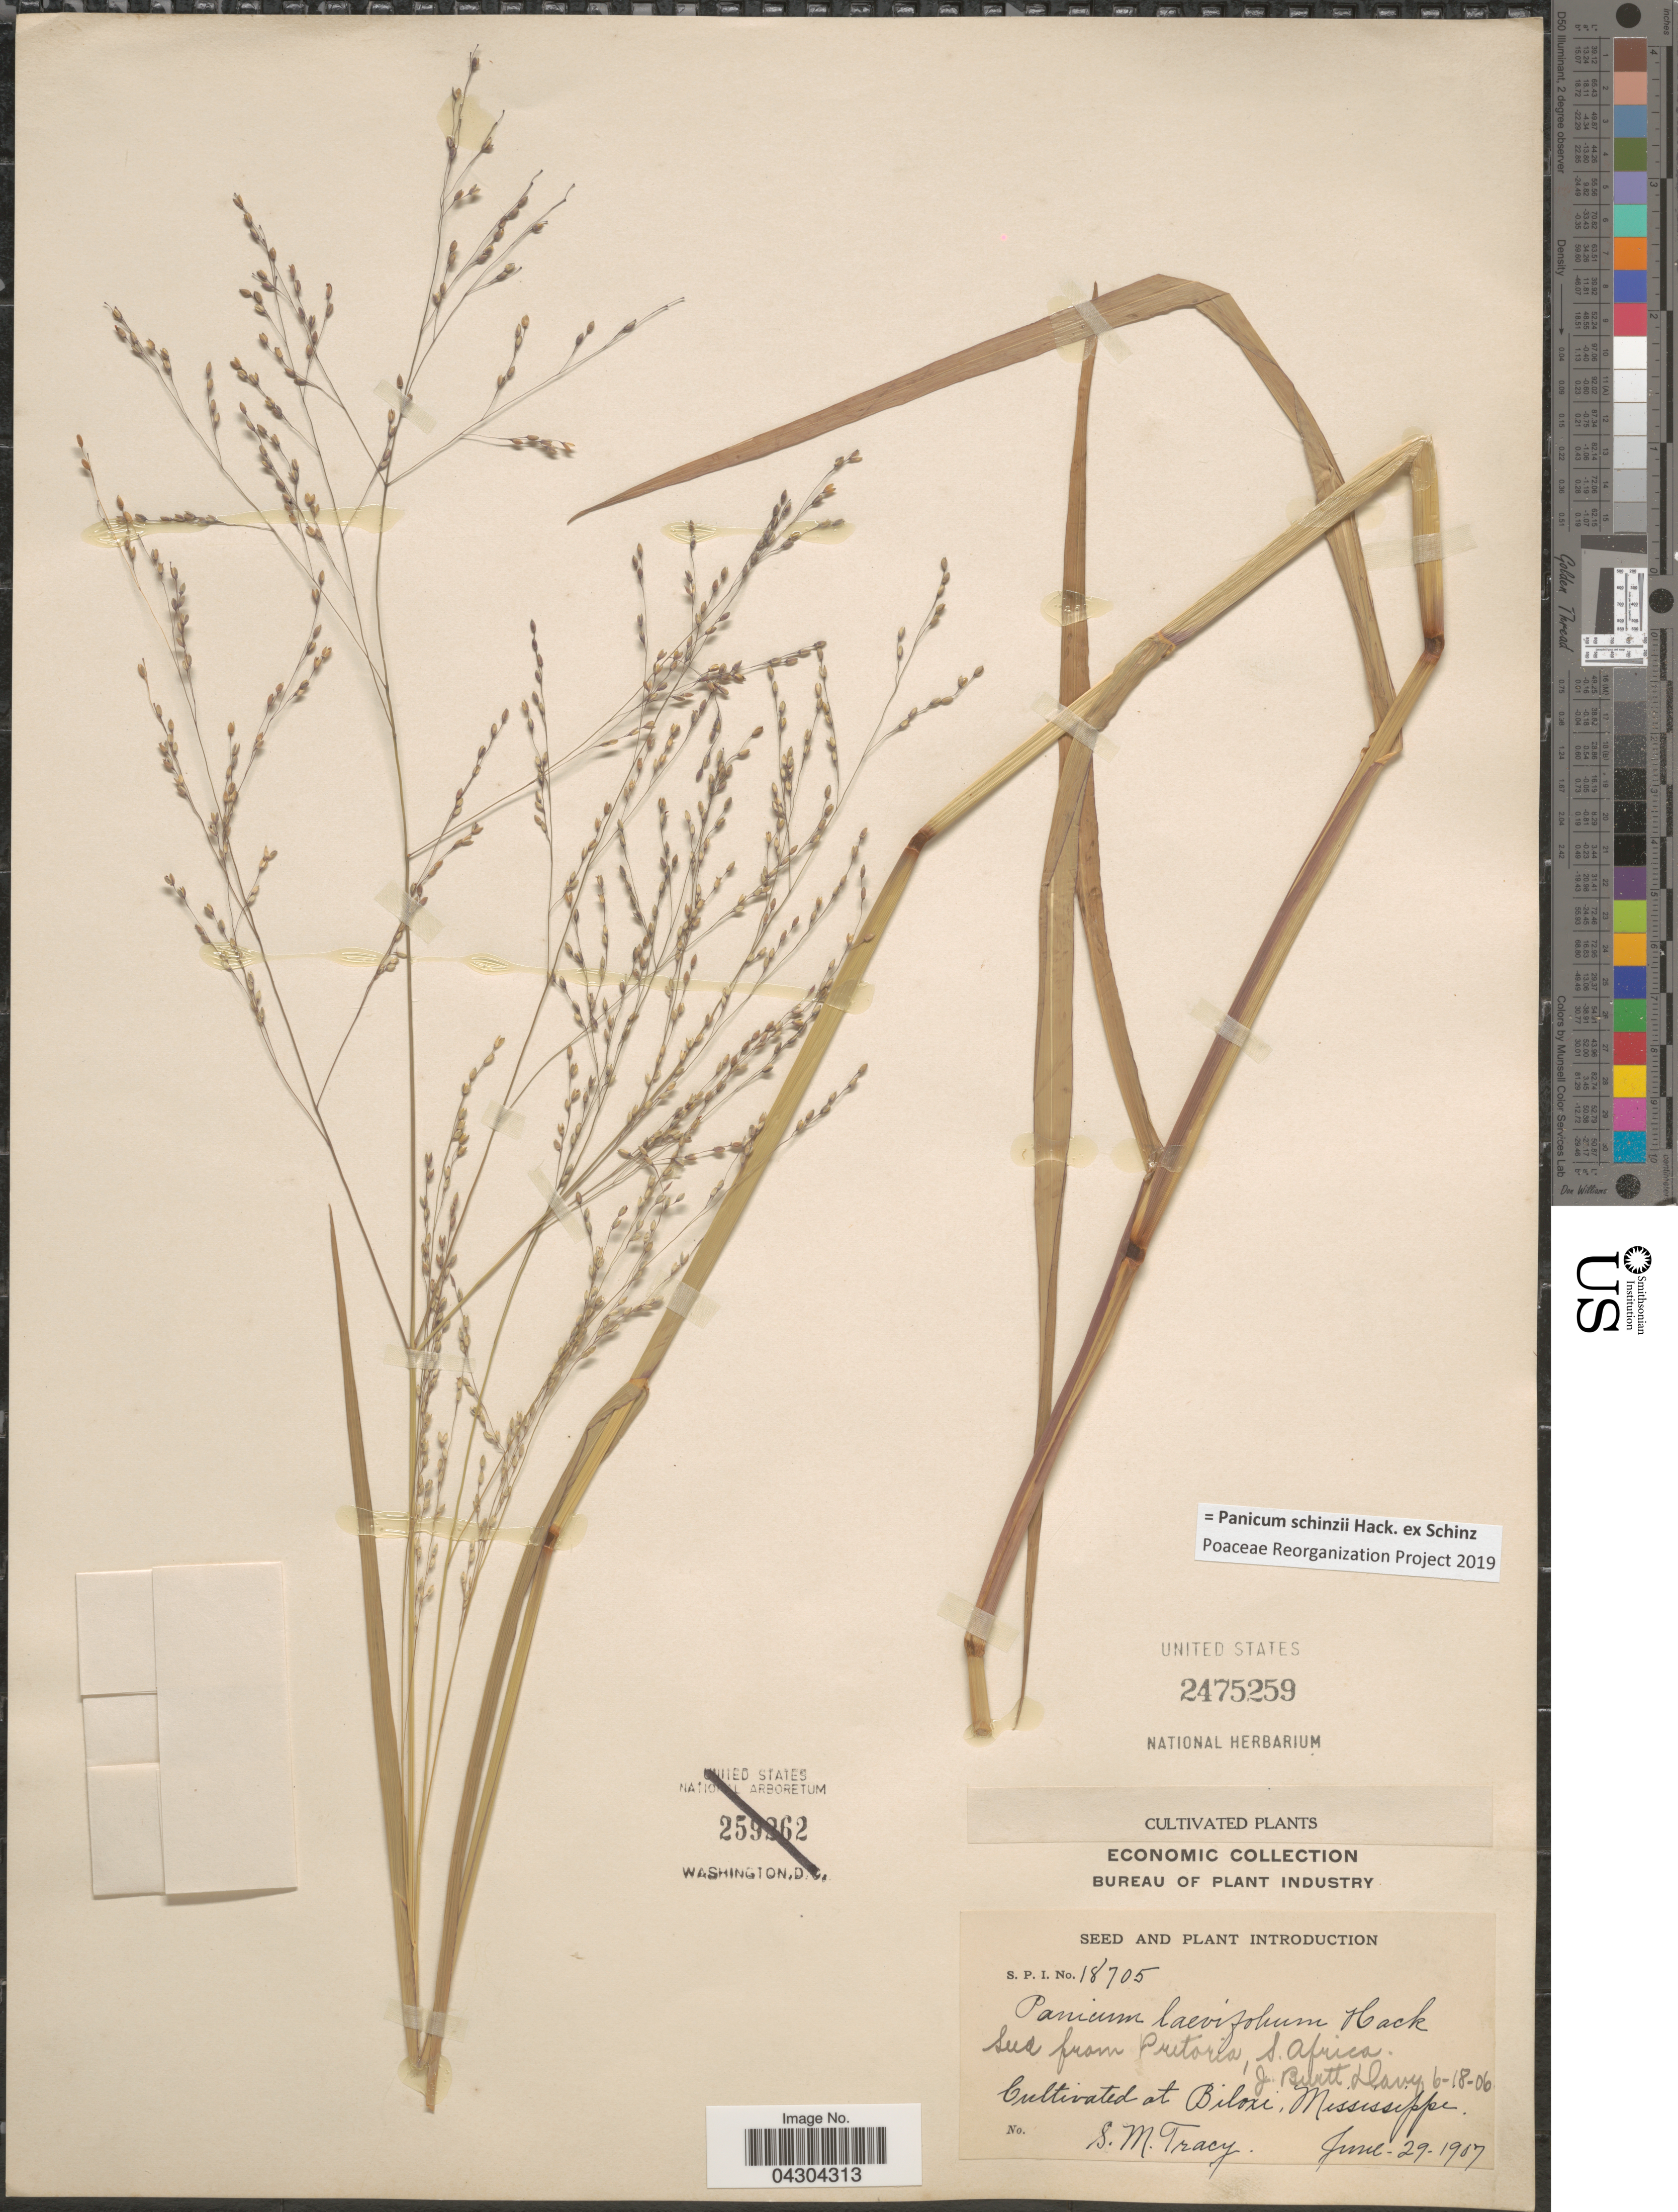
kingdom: Plantae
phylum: Tracheophyta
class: Liliopsida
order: Poales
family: Poaceae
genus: Panicum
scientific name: Panicum schinzii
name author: Hack. ex Schinz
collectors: S. M. Tracy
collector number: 18705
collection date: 1907-06-29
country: United States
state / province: Mississippi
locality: Cultivated at Biloxi.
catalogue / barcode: US 2475259